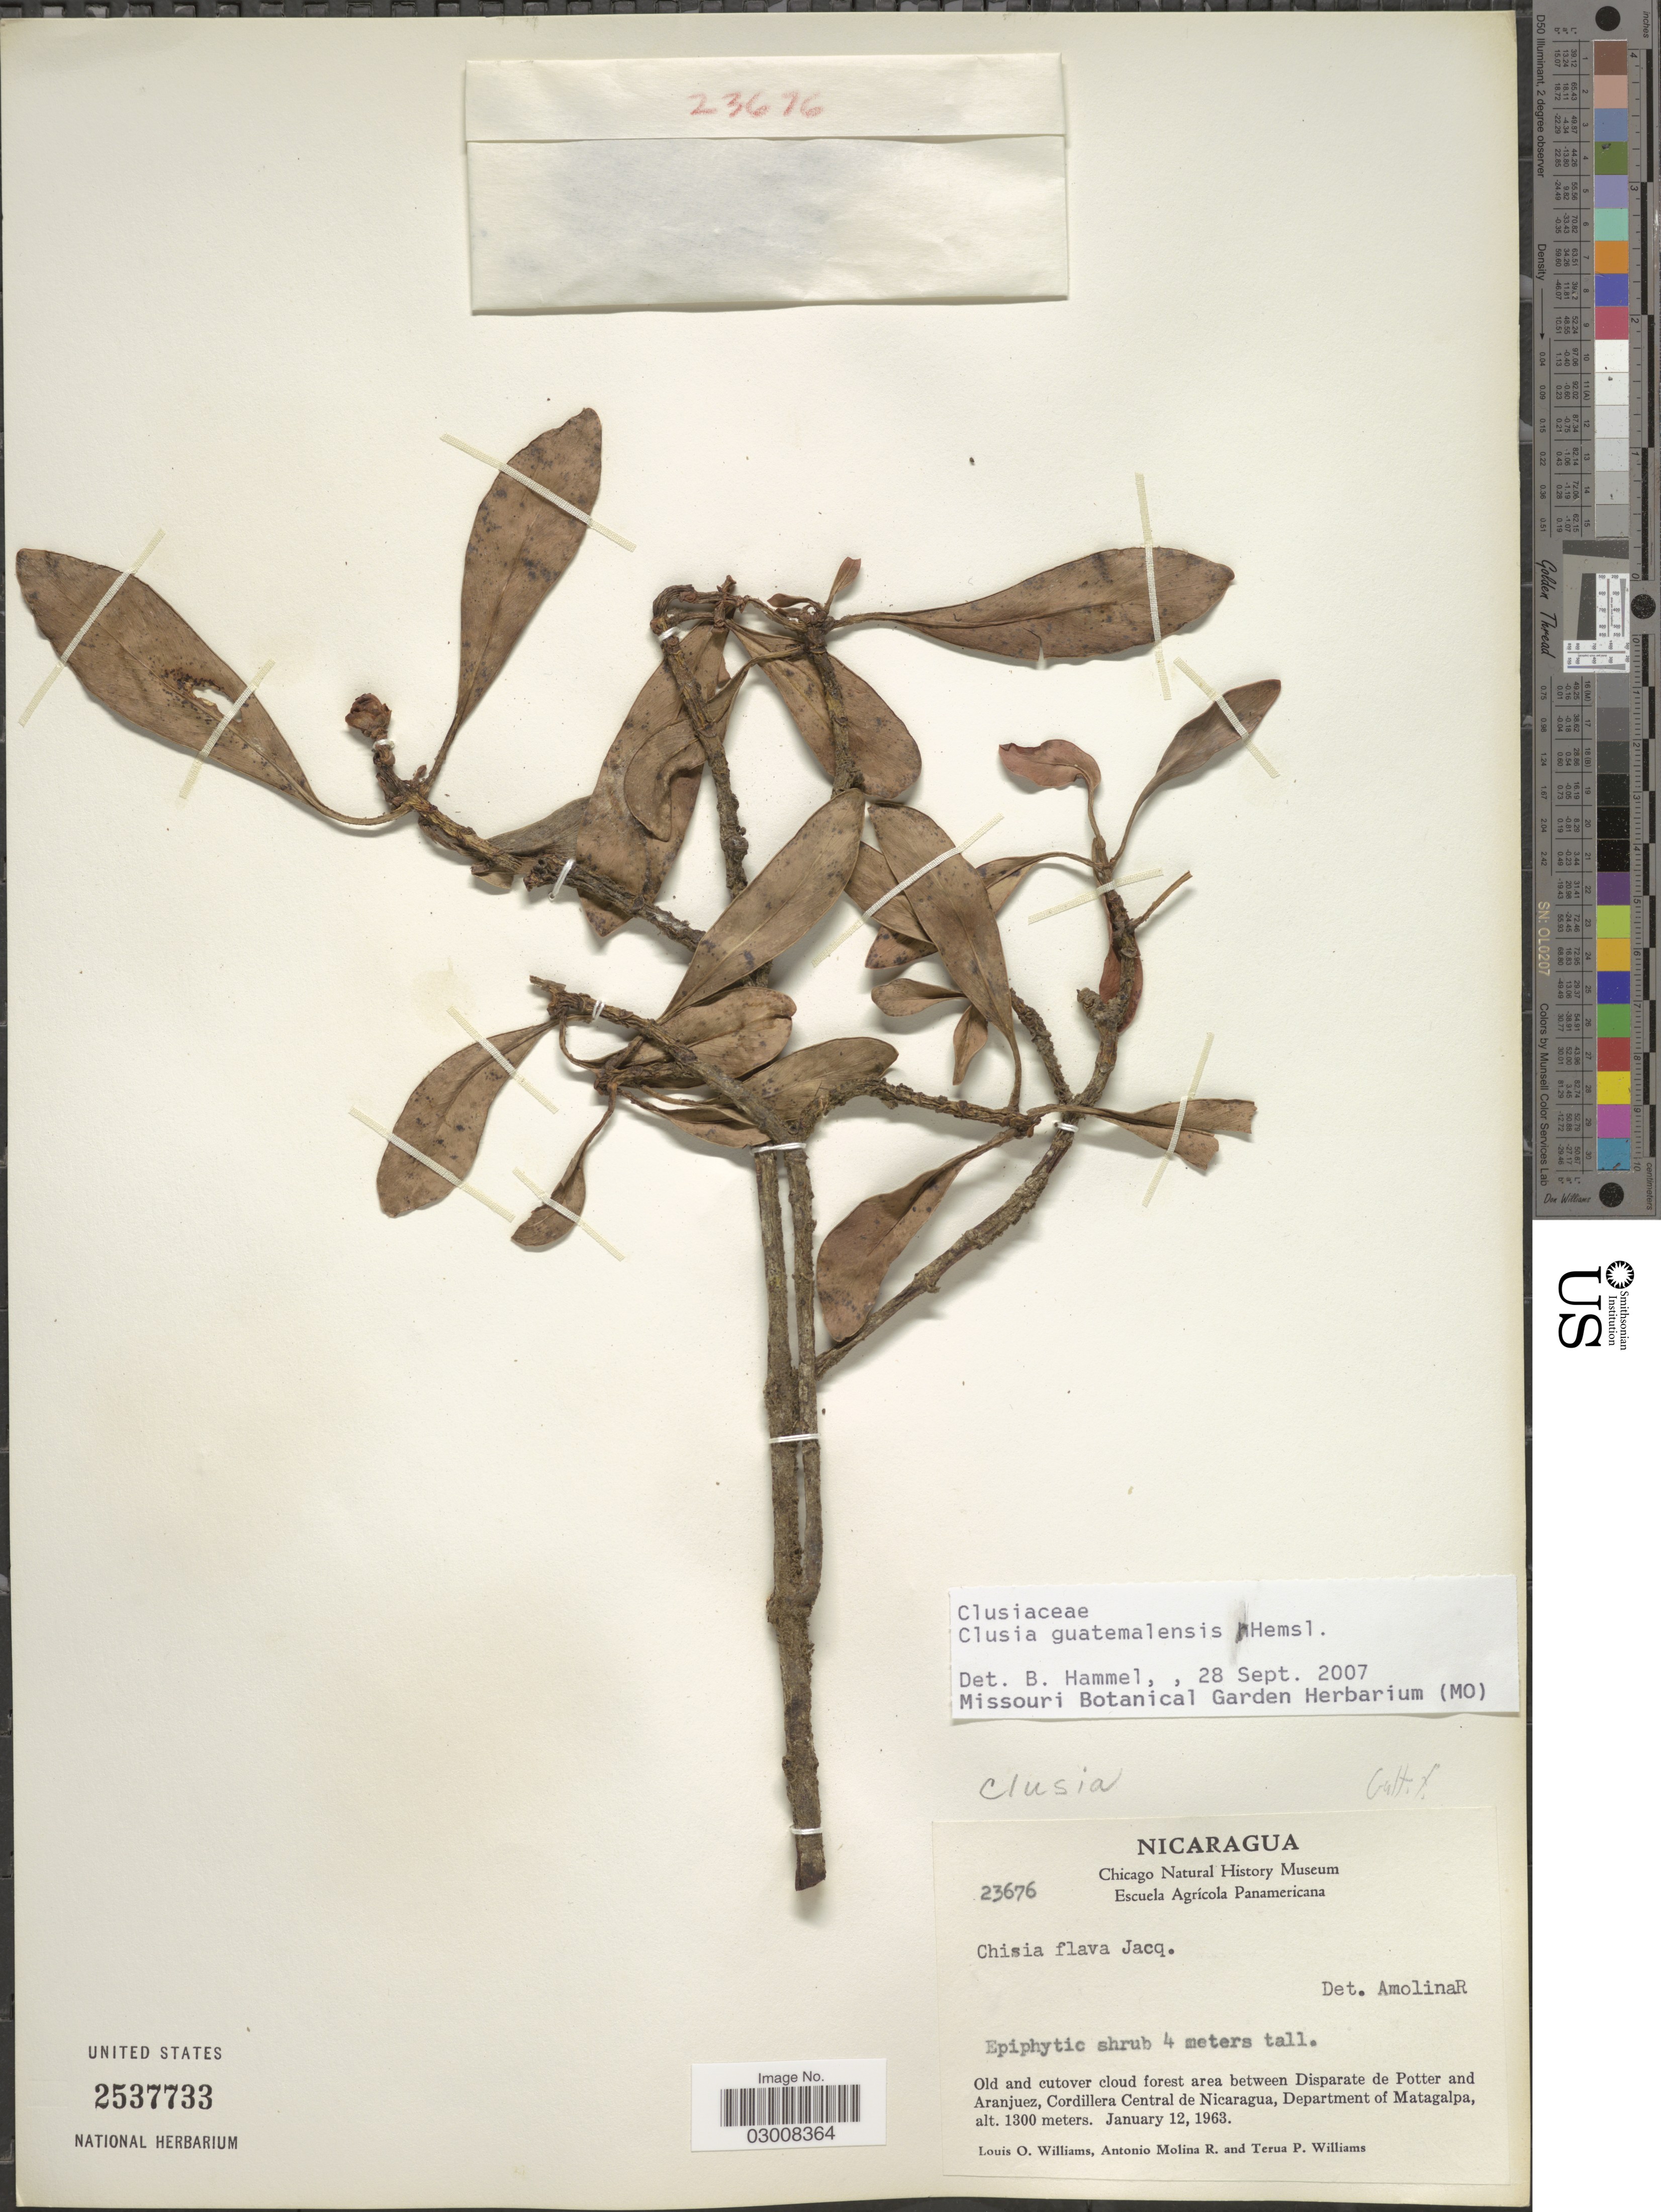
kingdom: Plantae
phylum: Tracheophyta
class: Magnoliopsida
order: Malpighiales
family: Clusiaceae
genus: Clusia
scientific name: Clusia guatemalensis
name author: Hemsl.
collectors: L. O. Williams, A. Molina R. & T. Williams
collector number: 23676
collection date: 1963-01-12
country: Nicaragua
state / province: Matagalpa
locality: Old and cutover cloud forest area between Disparate de Potter and Aranjuez, Cordillera Central de Nicaragua, Department of Matagalpa.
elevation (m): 1300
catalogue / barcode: US 2537733